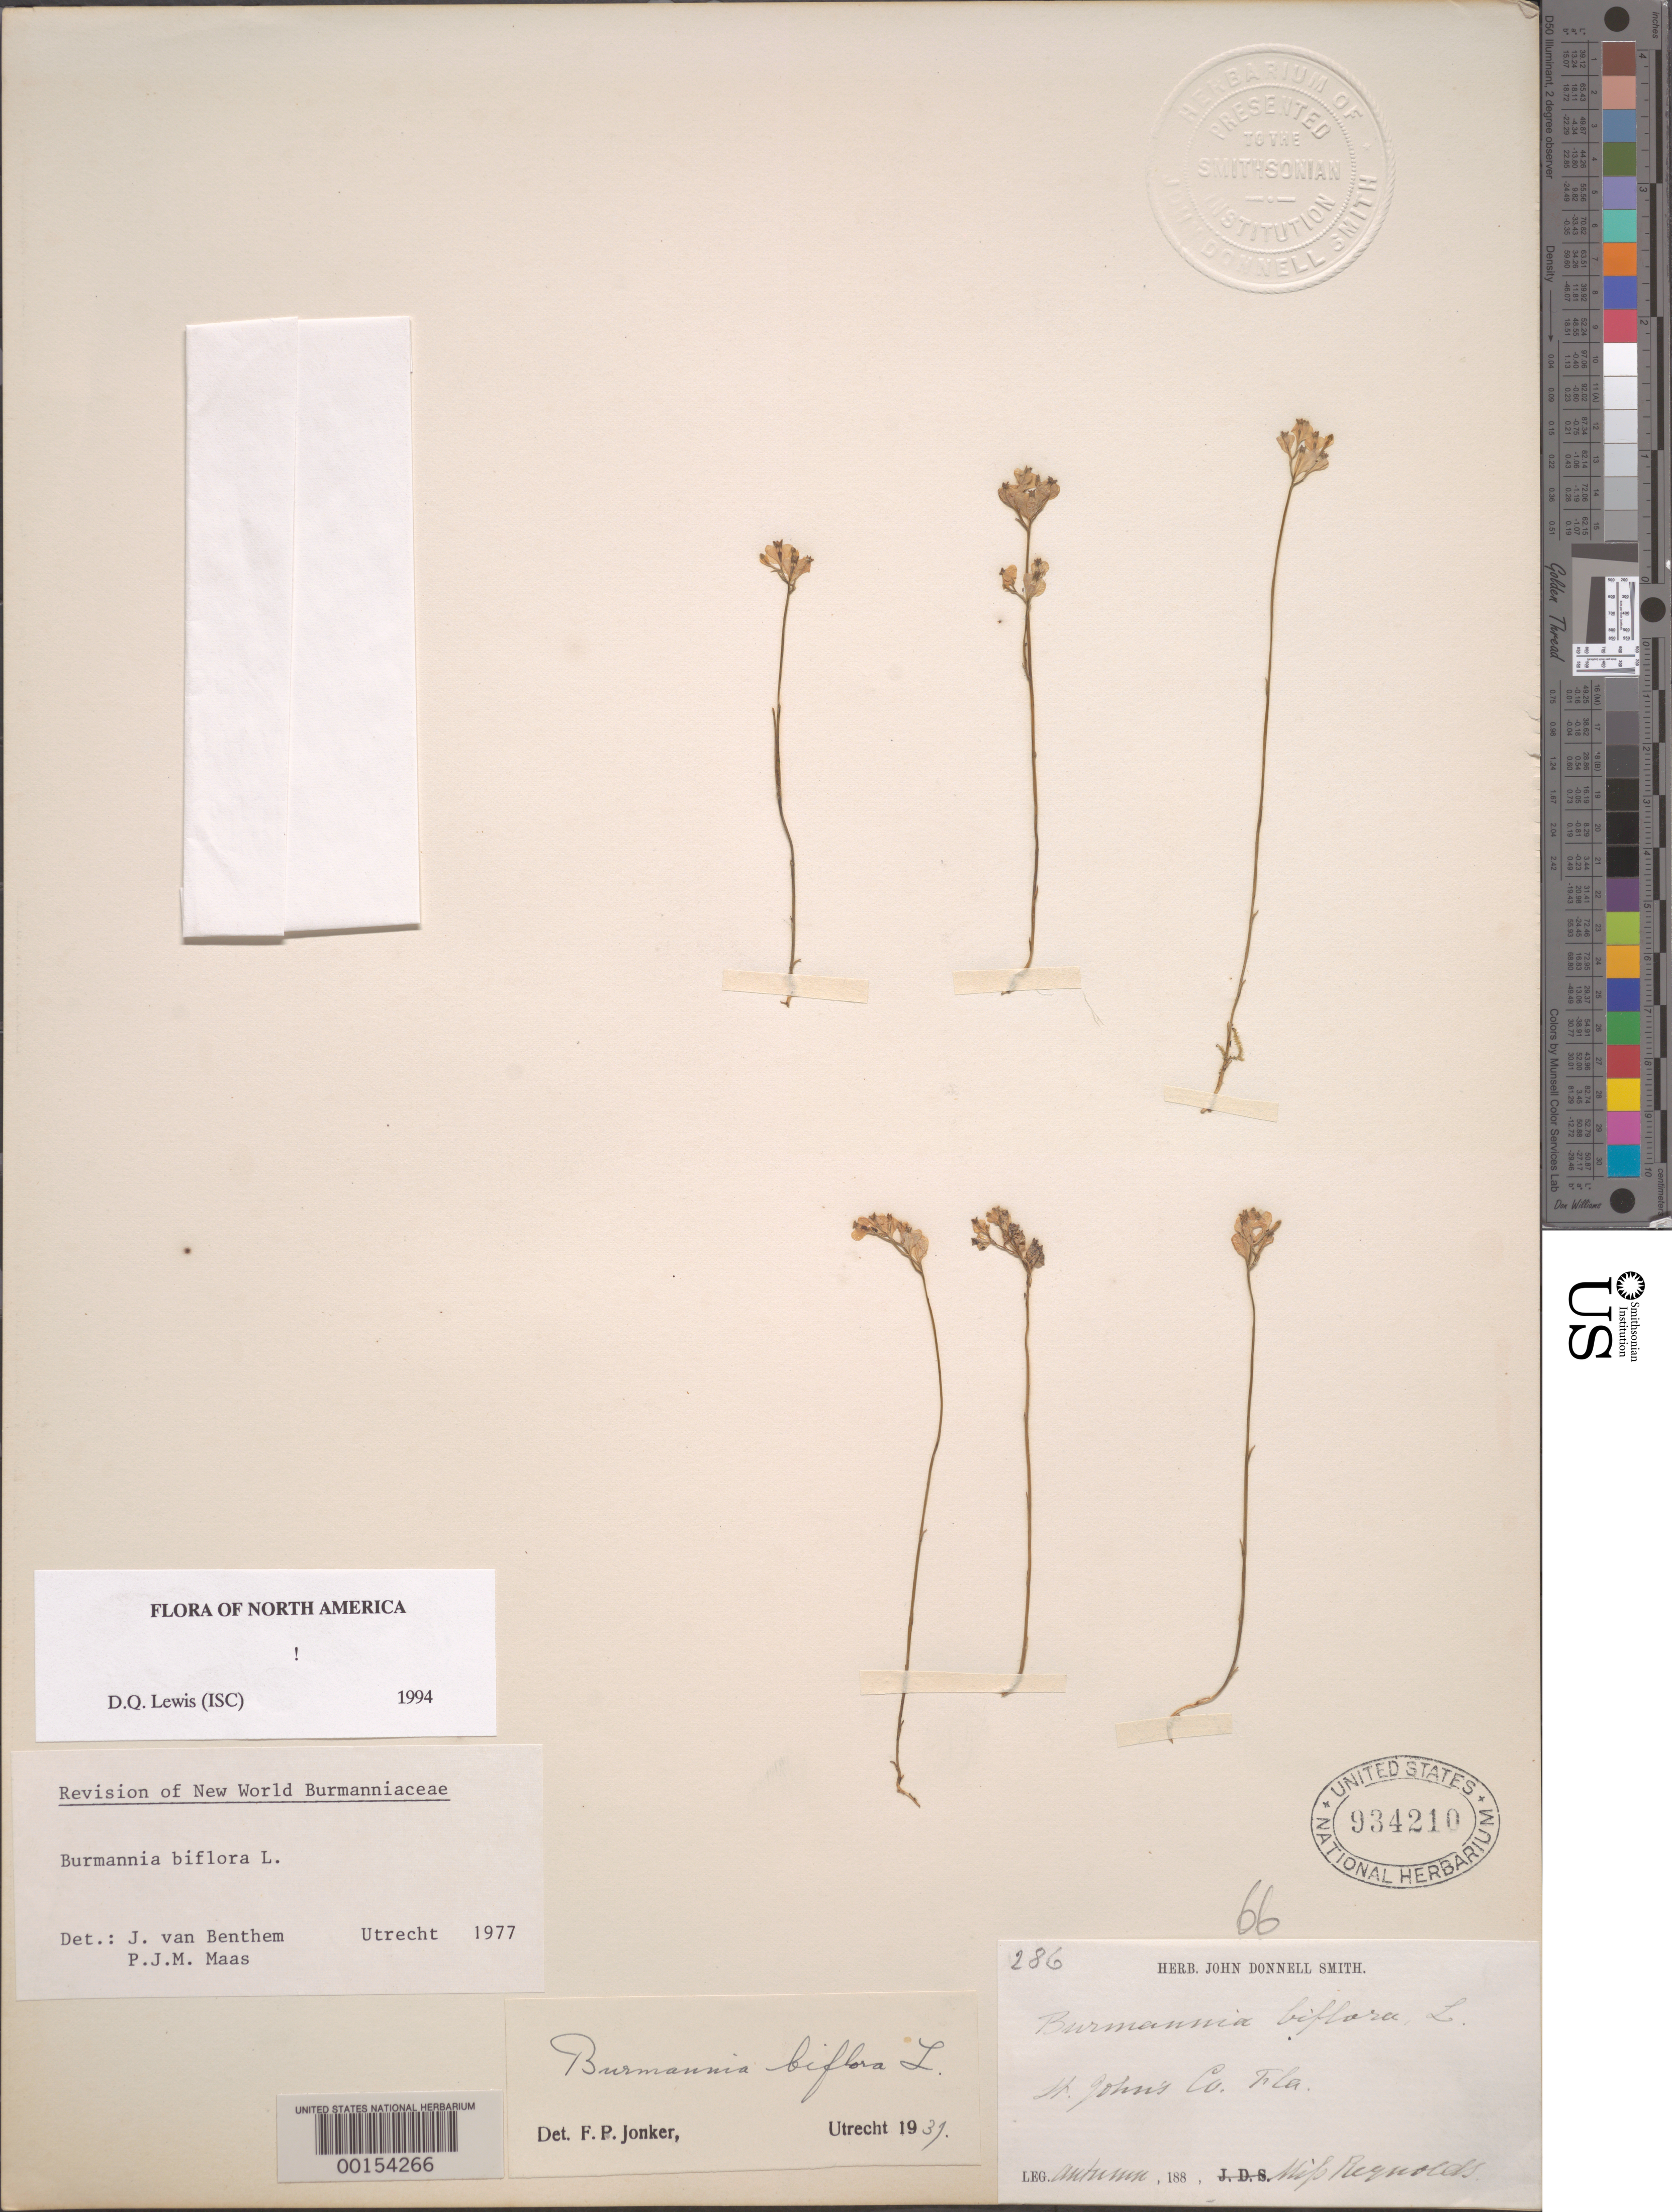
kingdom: Plantae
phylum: Tracheophyta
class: Liliopsida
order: Dioscoreales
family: Burmanniaceae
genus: Burmannia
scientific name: Burmannia biflora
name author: L.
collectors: M. Reynold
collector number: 286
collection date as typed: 23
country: United States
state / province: Florida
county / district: Saint Johns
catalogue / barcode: US 934210